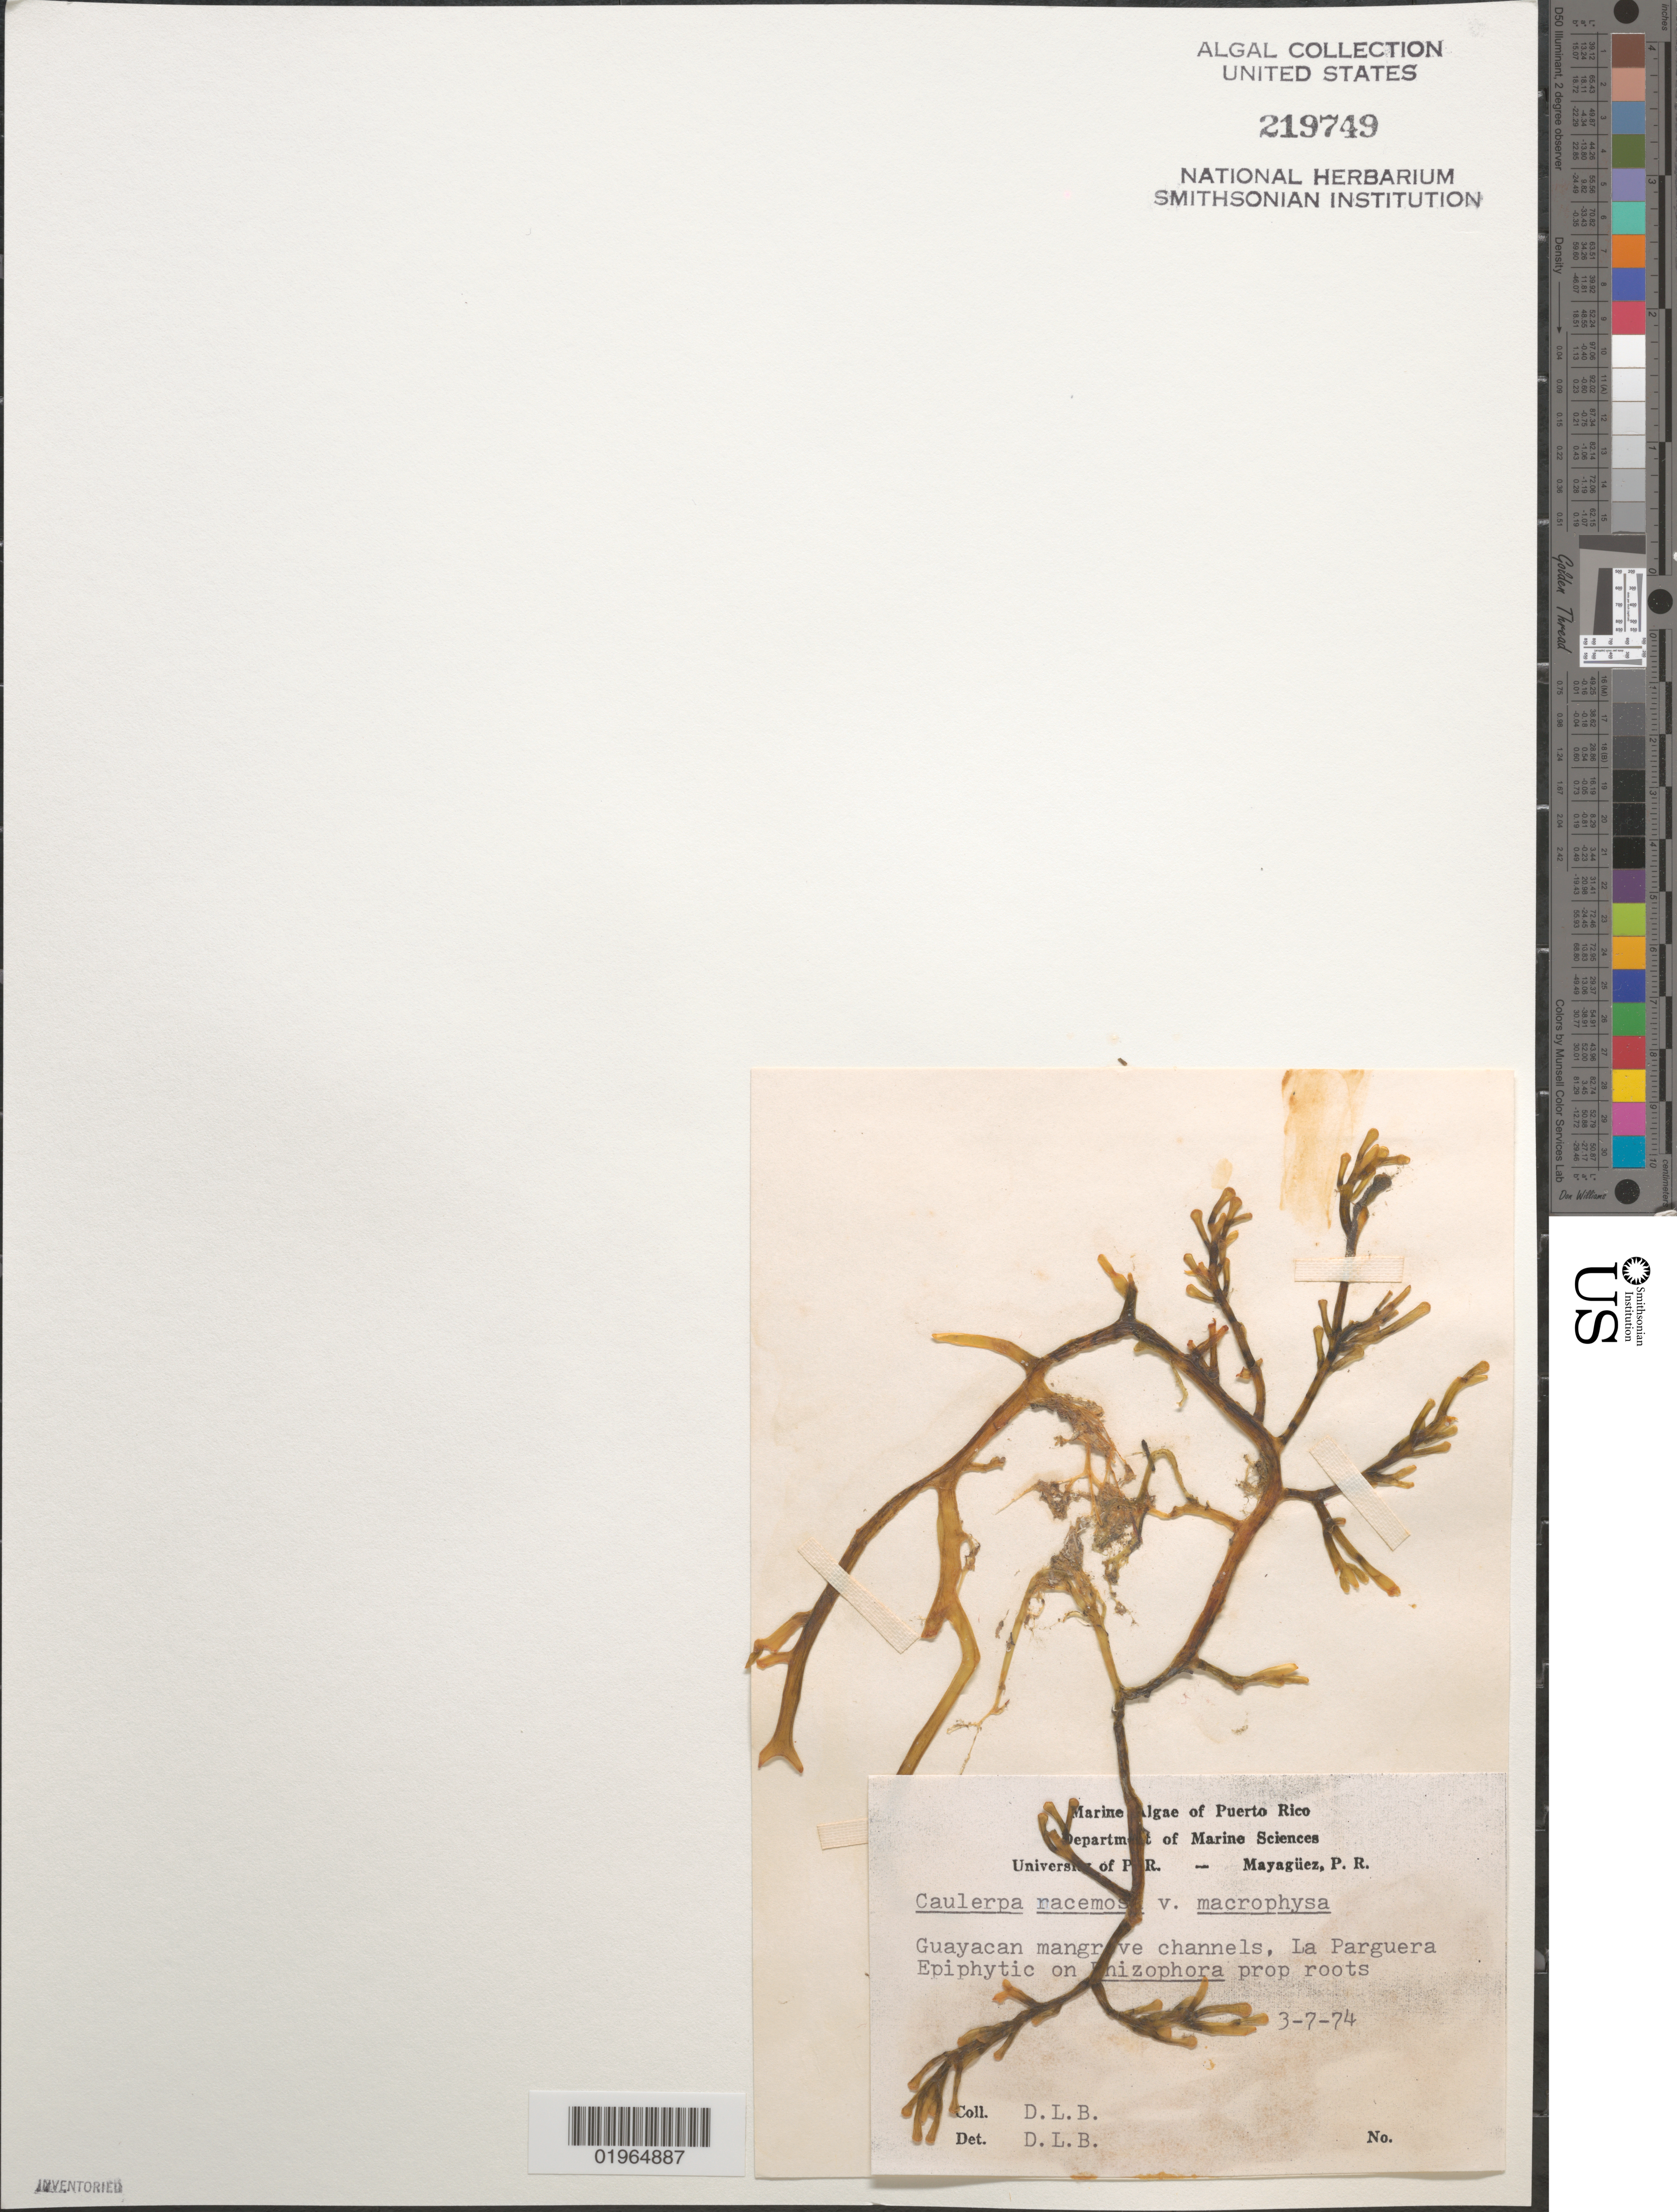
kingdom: Plantae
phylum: Chlorophyta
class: Ulvophyceae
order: Bryopsidales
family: Caulerpaceae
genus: Caulerpa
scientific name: Caulerpa racemosa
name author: (Forssk.) J. Agardh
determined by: Ballantine, D. L.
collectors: D.L. Ballantine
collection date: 1974-03-07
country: Puerto Rico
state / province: Lajas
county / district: La Parguera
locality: Mangrove channels.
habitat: Epiphytic on Rhizophora prop roots.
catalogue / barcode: US 219749